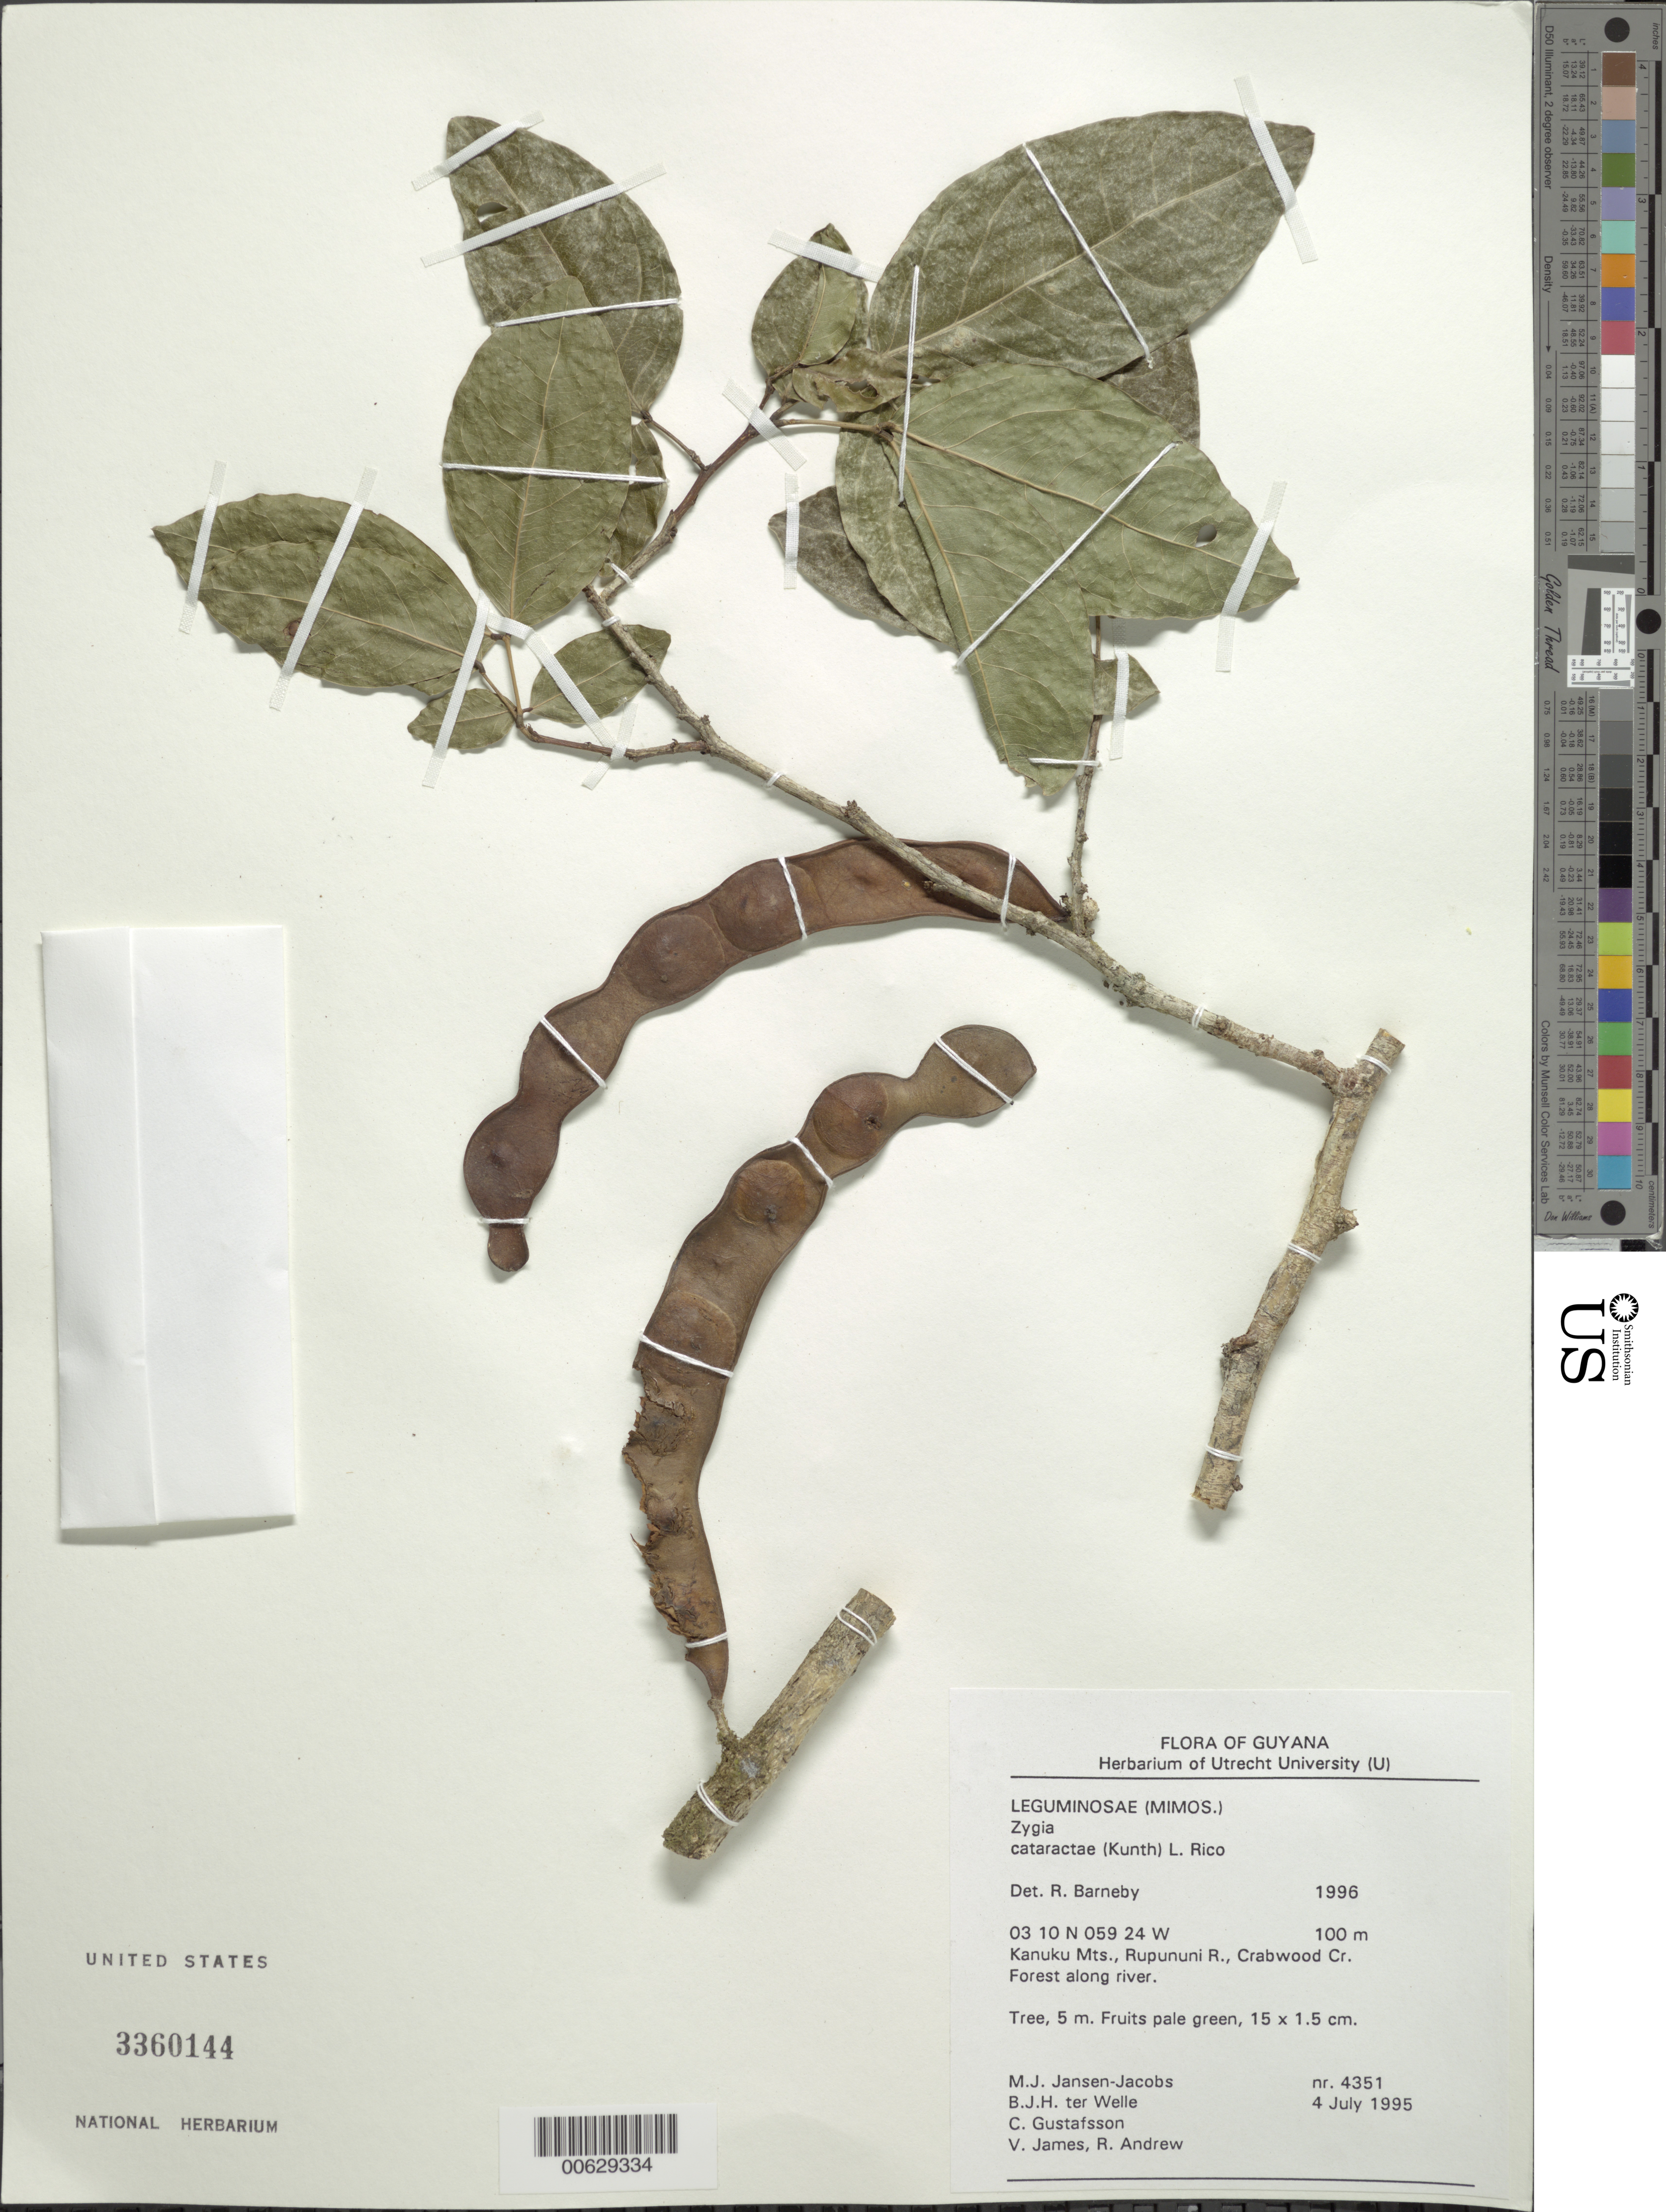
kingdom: Plantae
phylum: Tracheophyta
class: Magnoliopsida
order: Fabales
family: Fabaceae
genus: Zygia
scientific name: Zygia cataractae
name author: (Kunth) L. Rico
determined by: Barneby, Rupert C., (NY)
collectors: M. J. Jansen-Jacobs, B. Welle, C. G. Gustafsson, V. James & R. Andrew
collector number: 4351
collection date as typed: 4-Jul-95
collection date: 1995-07-04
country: Guyana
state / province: U. Takutu-U. Essequibo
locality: Crabwood Creek, Rupununi River, Kanuku Mts.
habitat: Forest along river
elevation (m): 100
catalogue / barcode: US 3360144